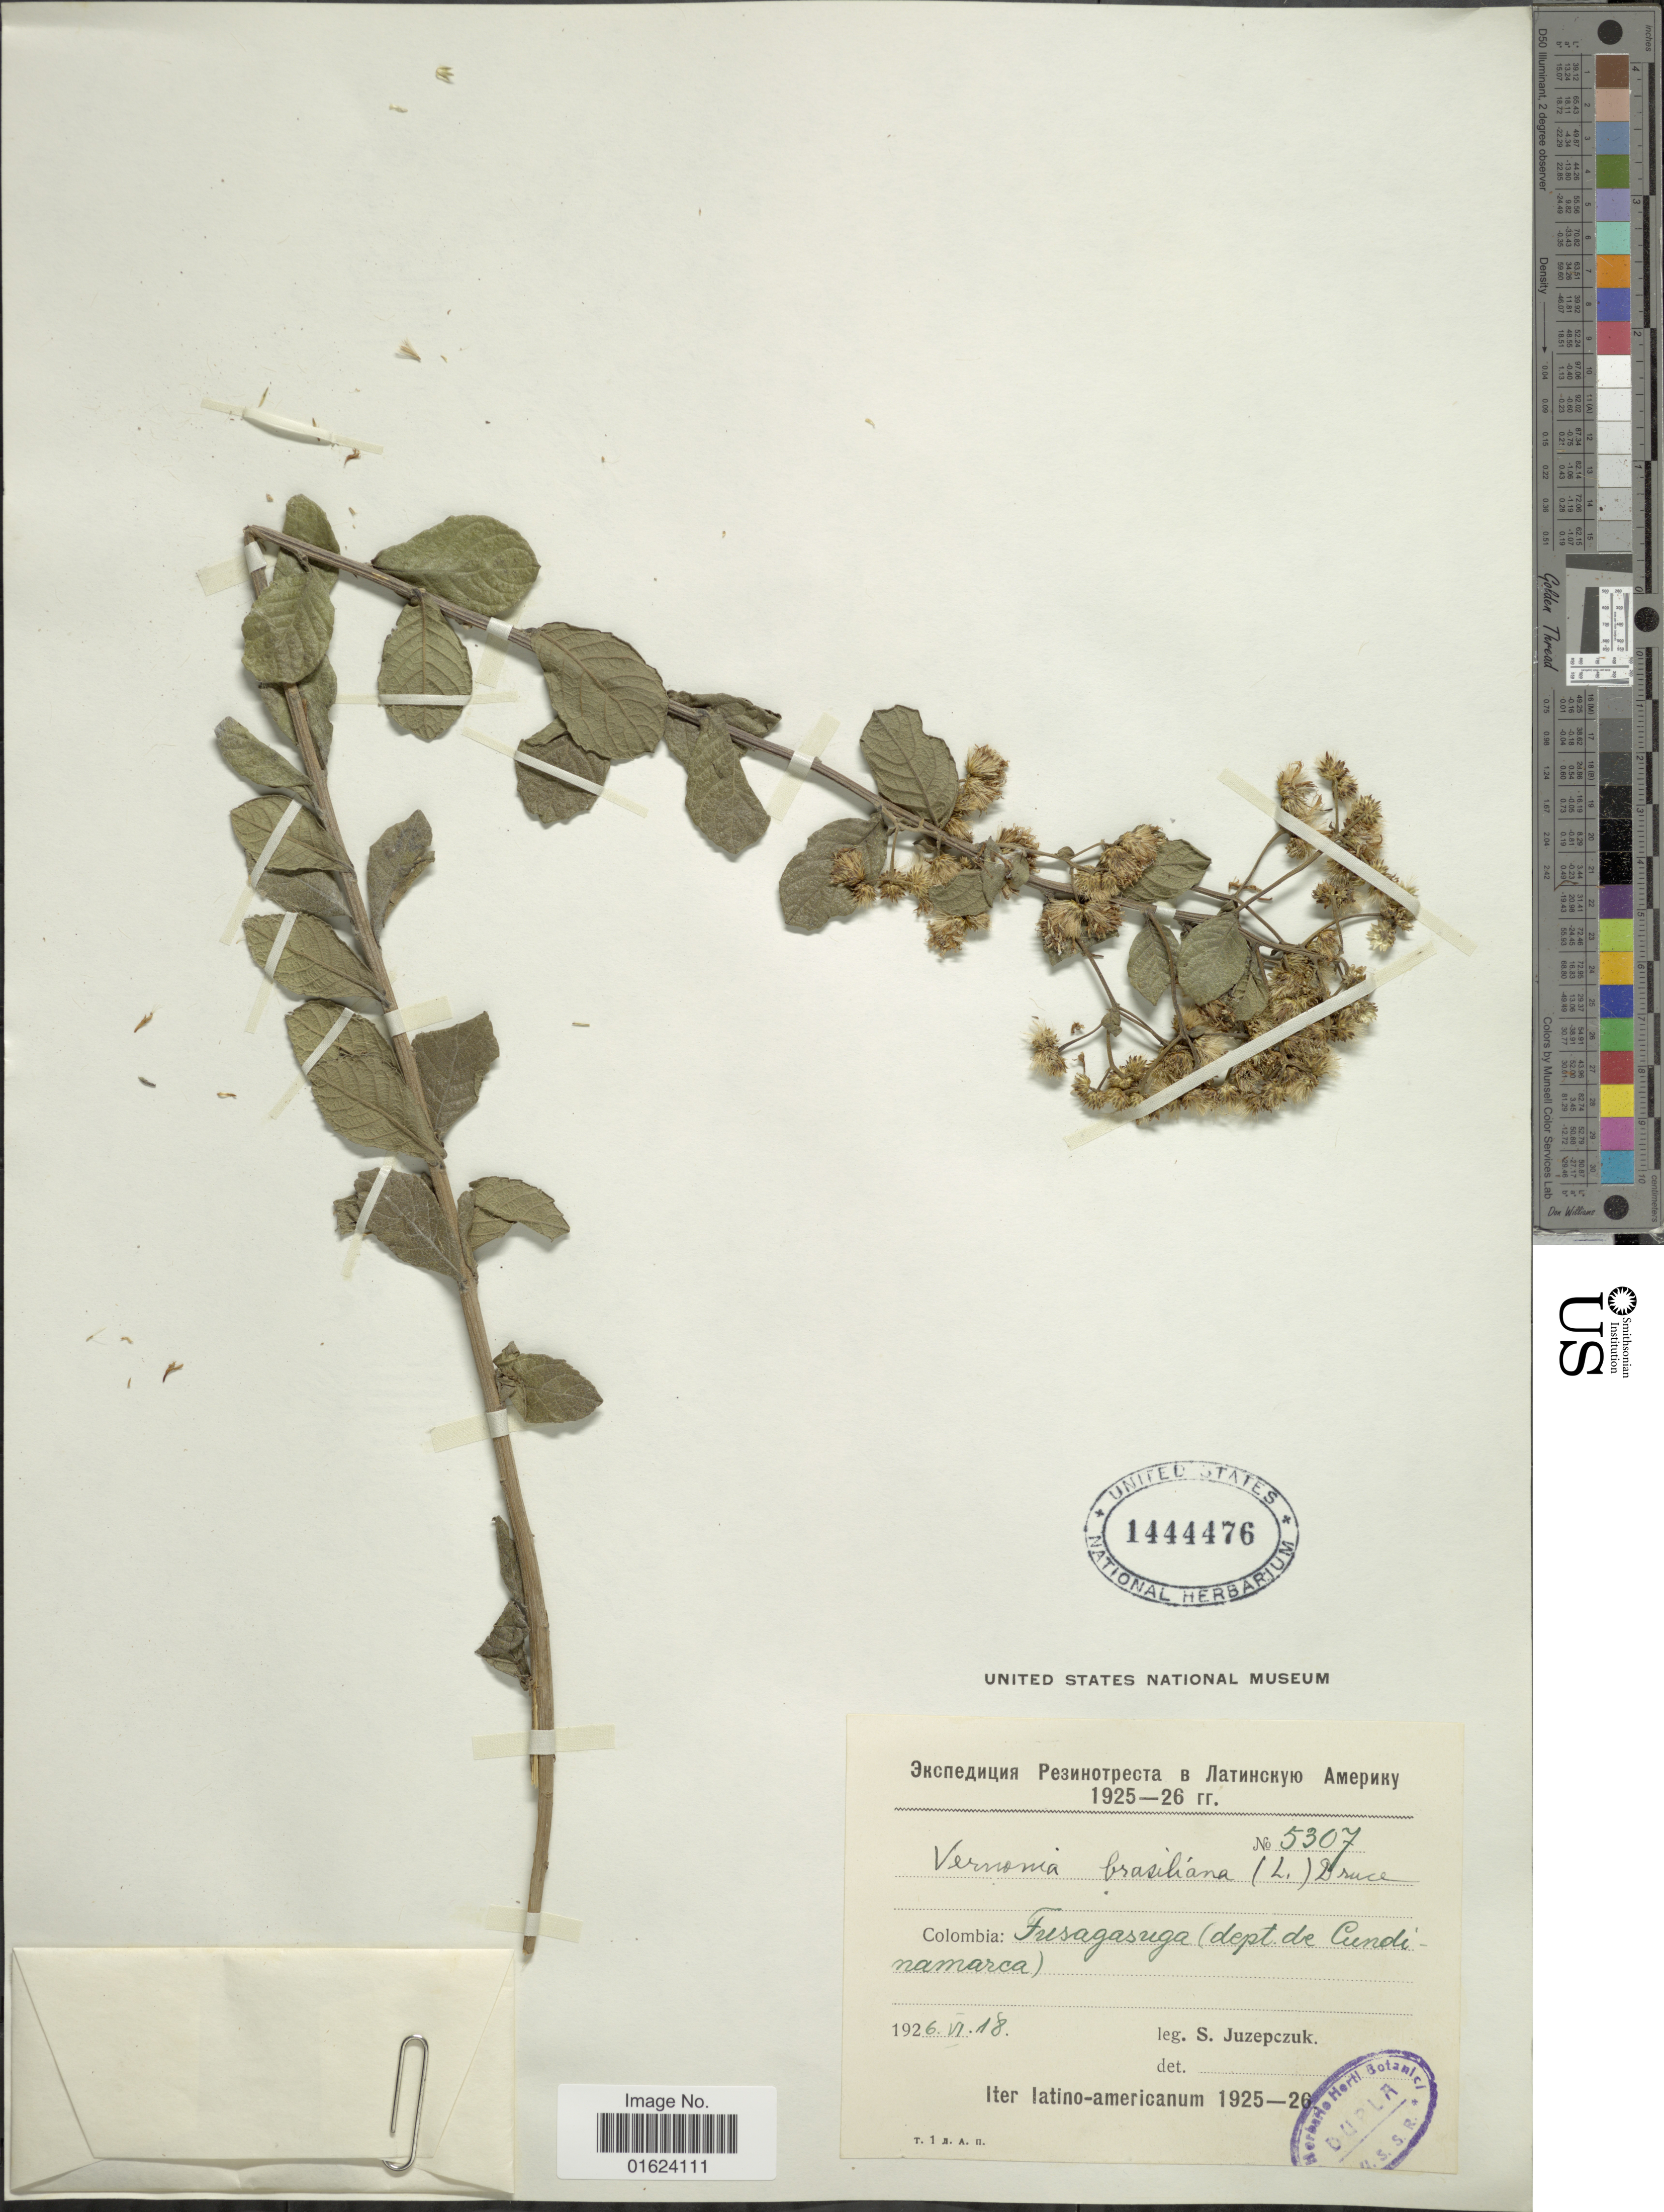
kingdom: Plantae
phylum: Tracheophyta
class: Magnoliopsida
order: Asterales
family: Asteraceae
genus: Vernonia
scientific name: Vernonia brasiliana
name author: (L.) Druce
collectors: S. V. Juzepczuk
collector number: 5307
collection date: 1926-06-18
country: Colombia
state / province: Cundinamarca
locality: Columbia; Fusagasuga (dept. de Cundinamarca).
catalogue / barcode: US 1444476